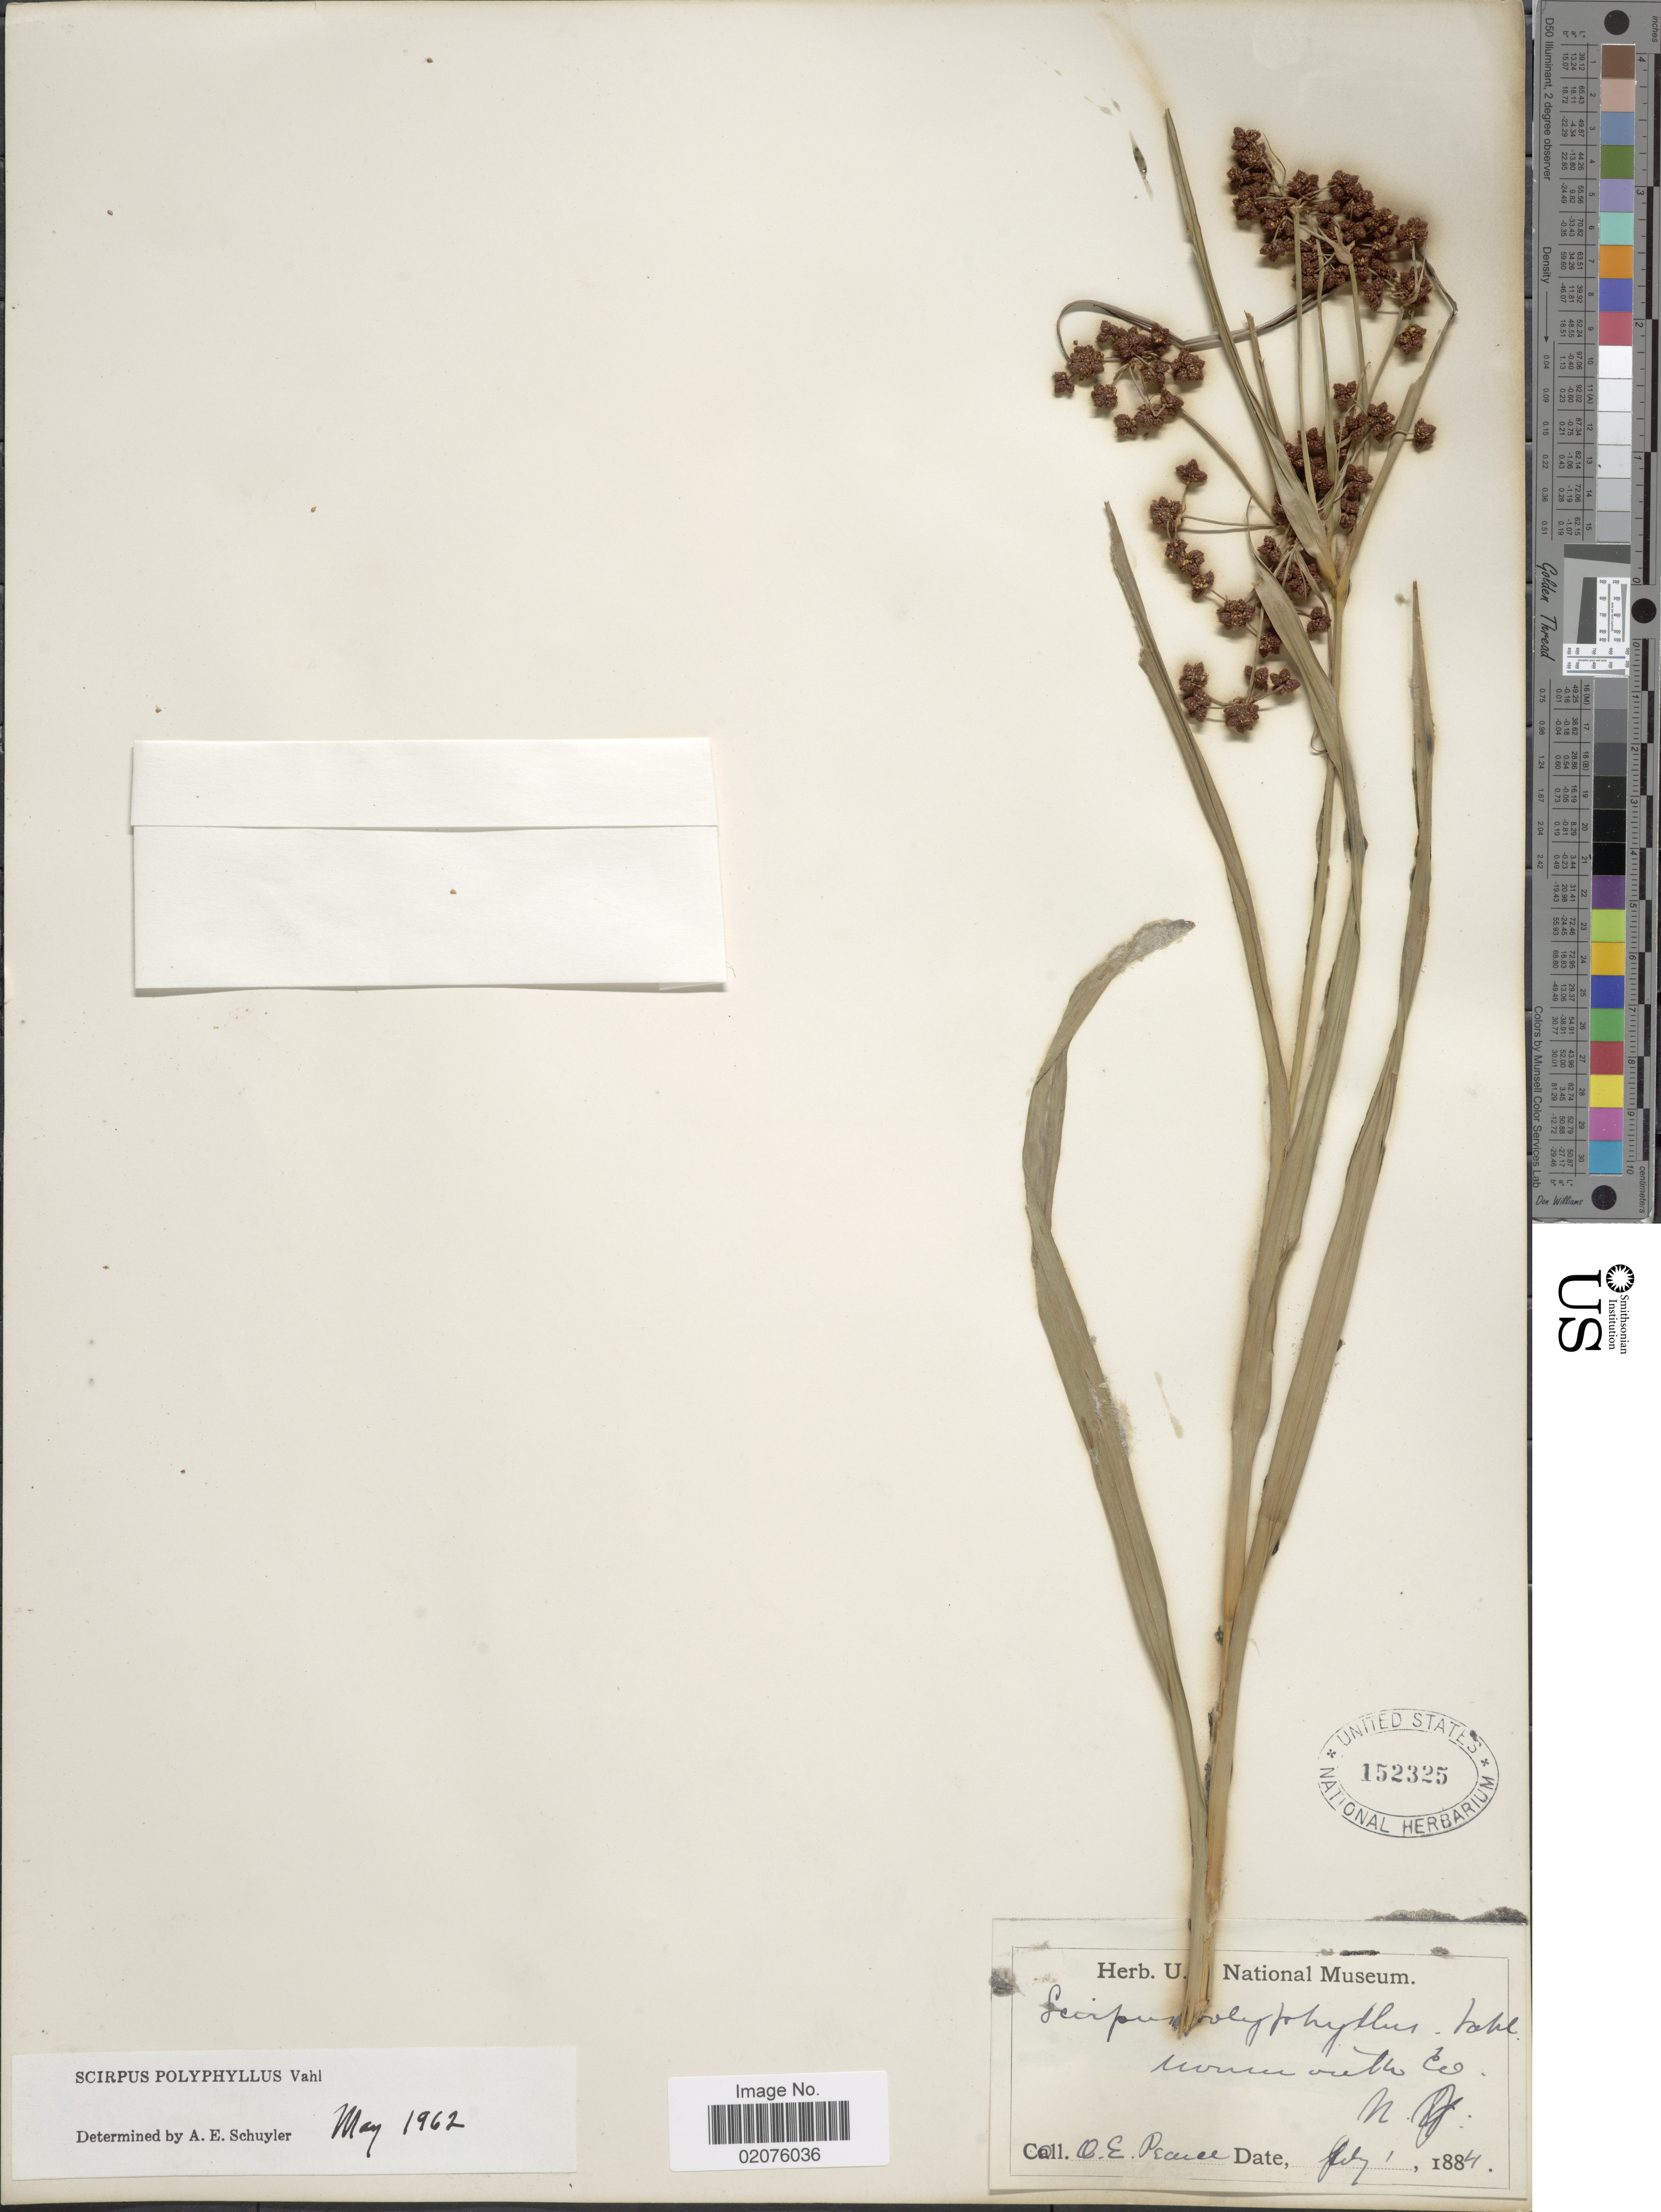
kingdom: Plantae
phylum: Tracheophyta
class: Liliopsida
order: Poales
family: Cyperaceae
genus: Scirpus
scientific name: Scirpus polyphyllus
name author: Vahl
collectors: O. E. Pearce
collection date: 1884-07-01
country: United States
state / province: New Jersey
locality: Monmoth Co.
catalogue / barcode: US 152325